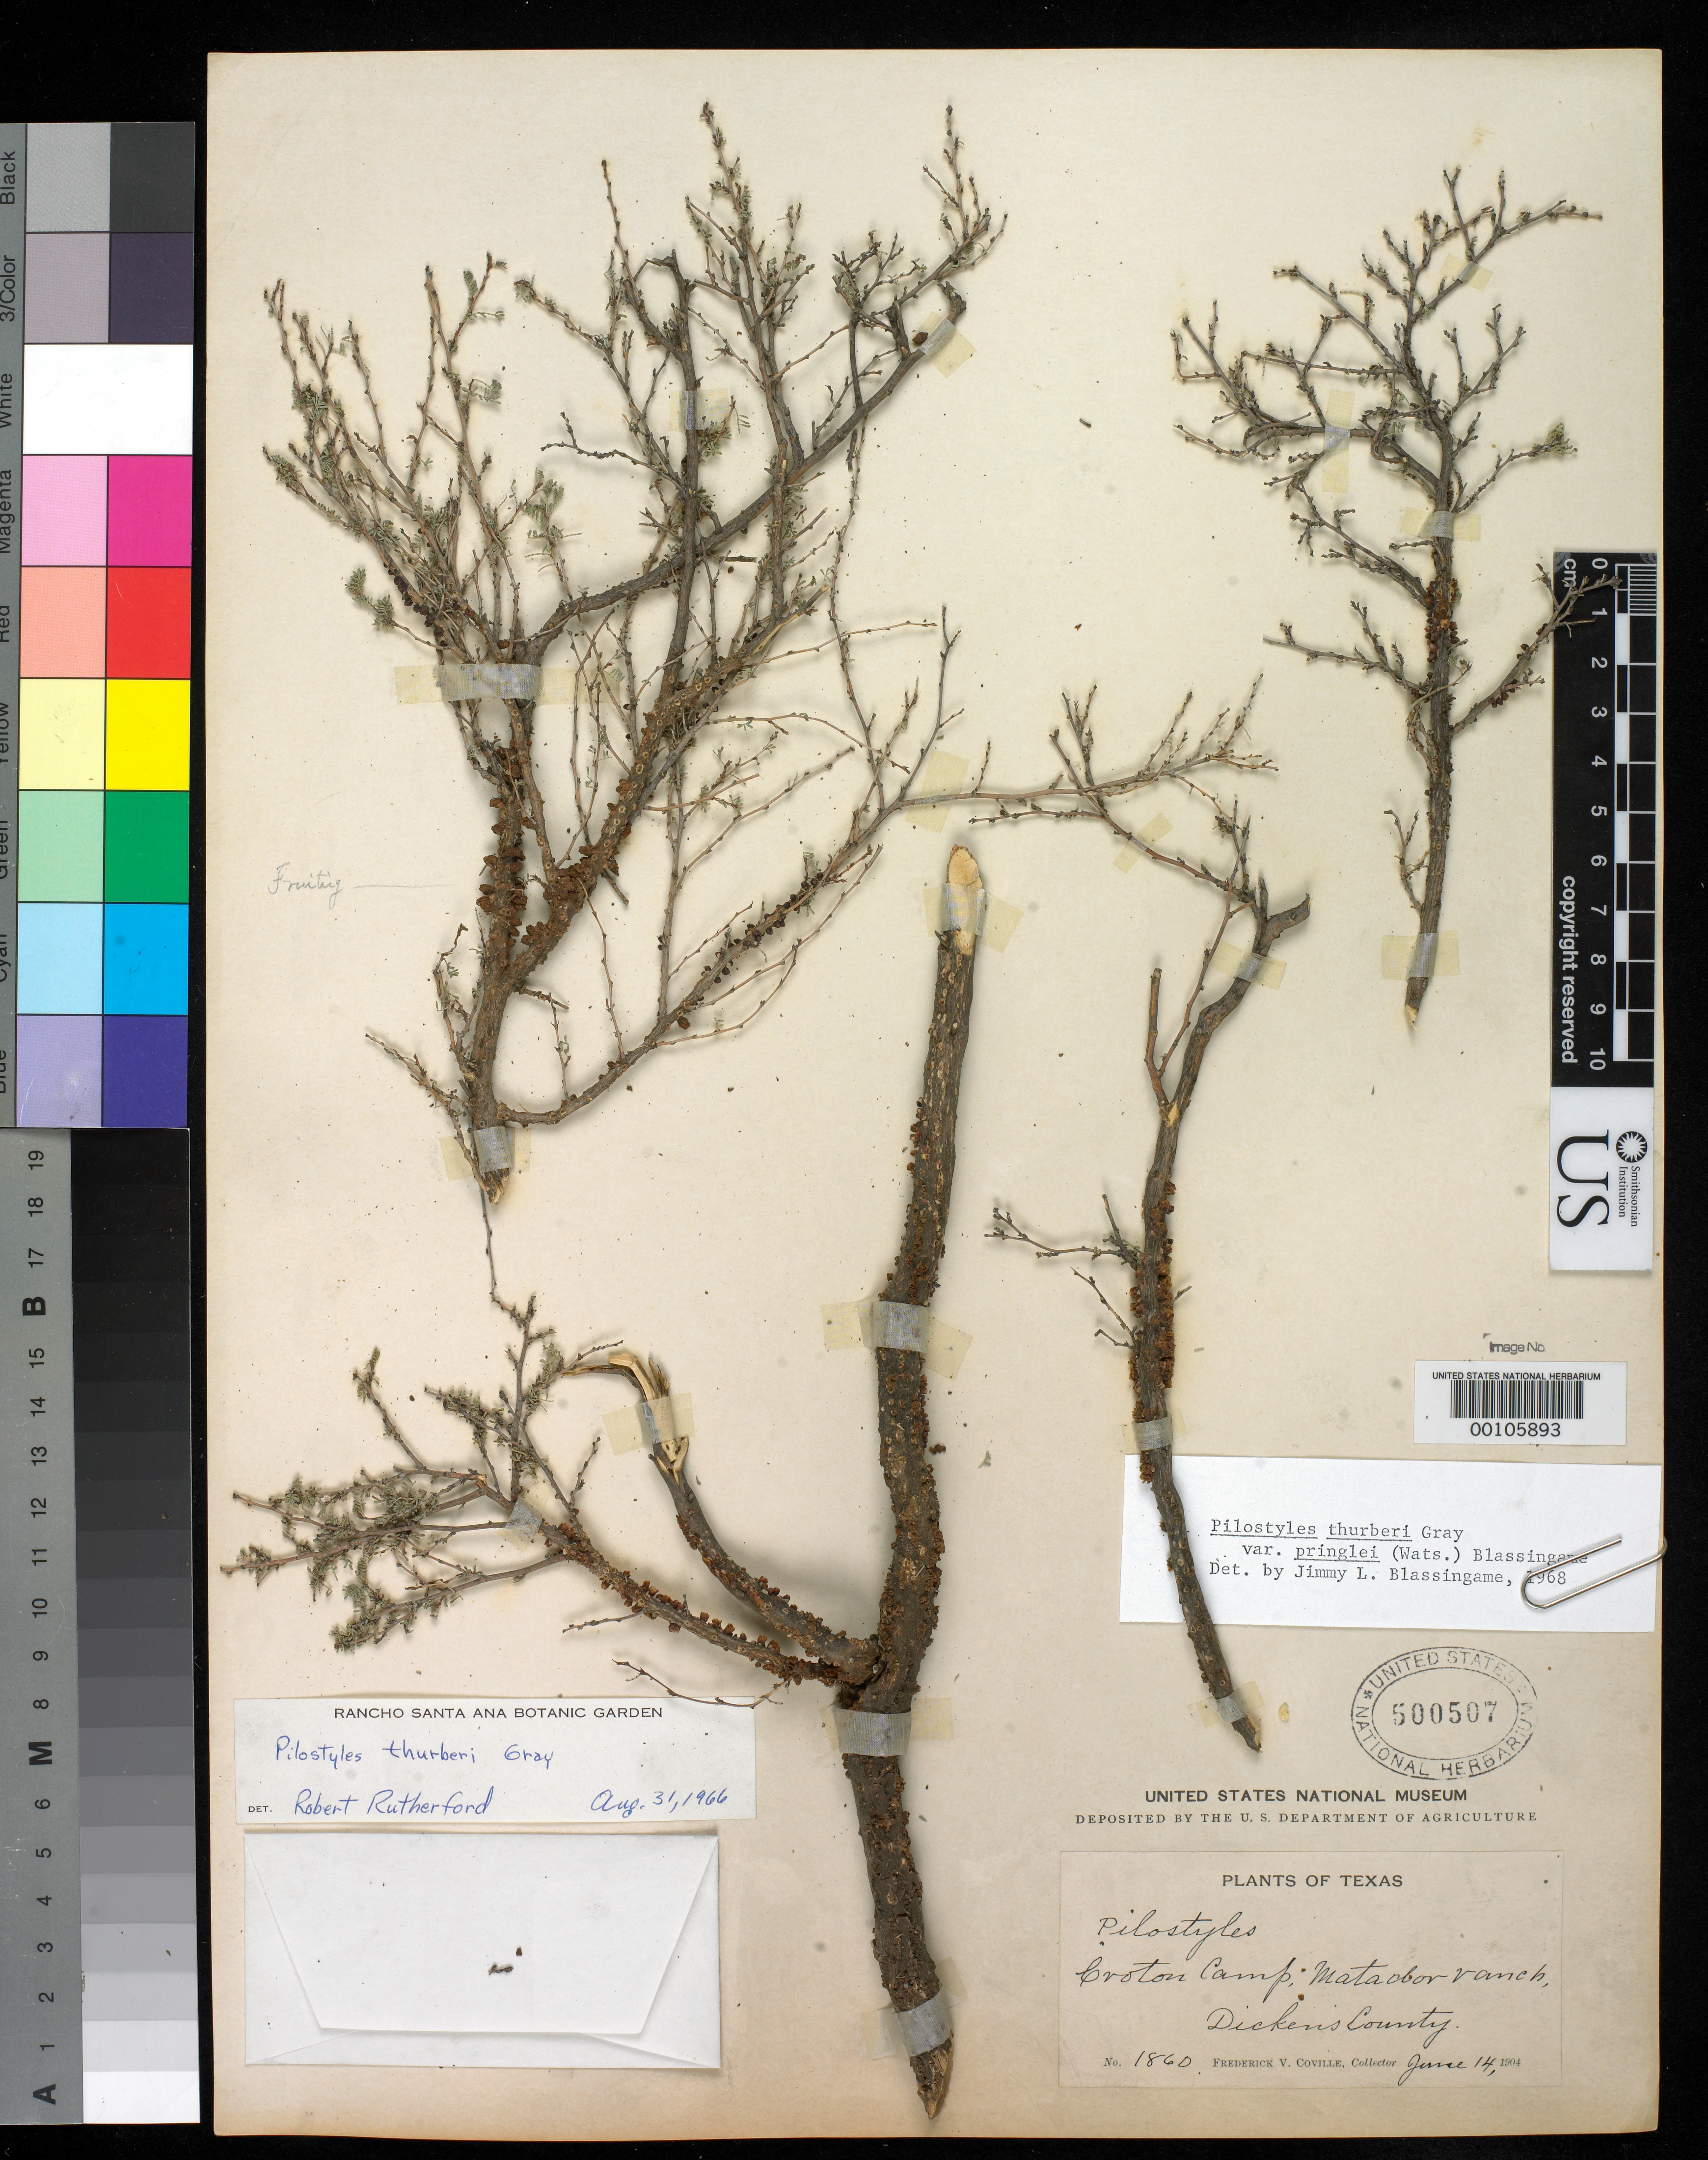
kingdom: Plantae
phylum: Tracheophyta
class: Magnoliopsida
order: Cucurbitales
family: Apodanthaceae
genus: Pilostyles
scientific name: Pilostyles covillei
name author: Rose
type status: Isotype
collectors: F. V. Coville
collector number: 1860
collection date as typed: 14 Jun 1904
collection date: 1904-06-14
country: United States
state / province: Texas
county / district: Dickens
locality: Croton camp, Matador Ranch.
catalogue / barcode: US 500507